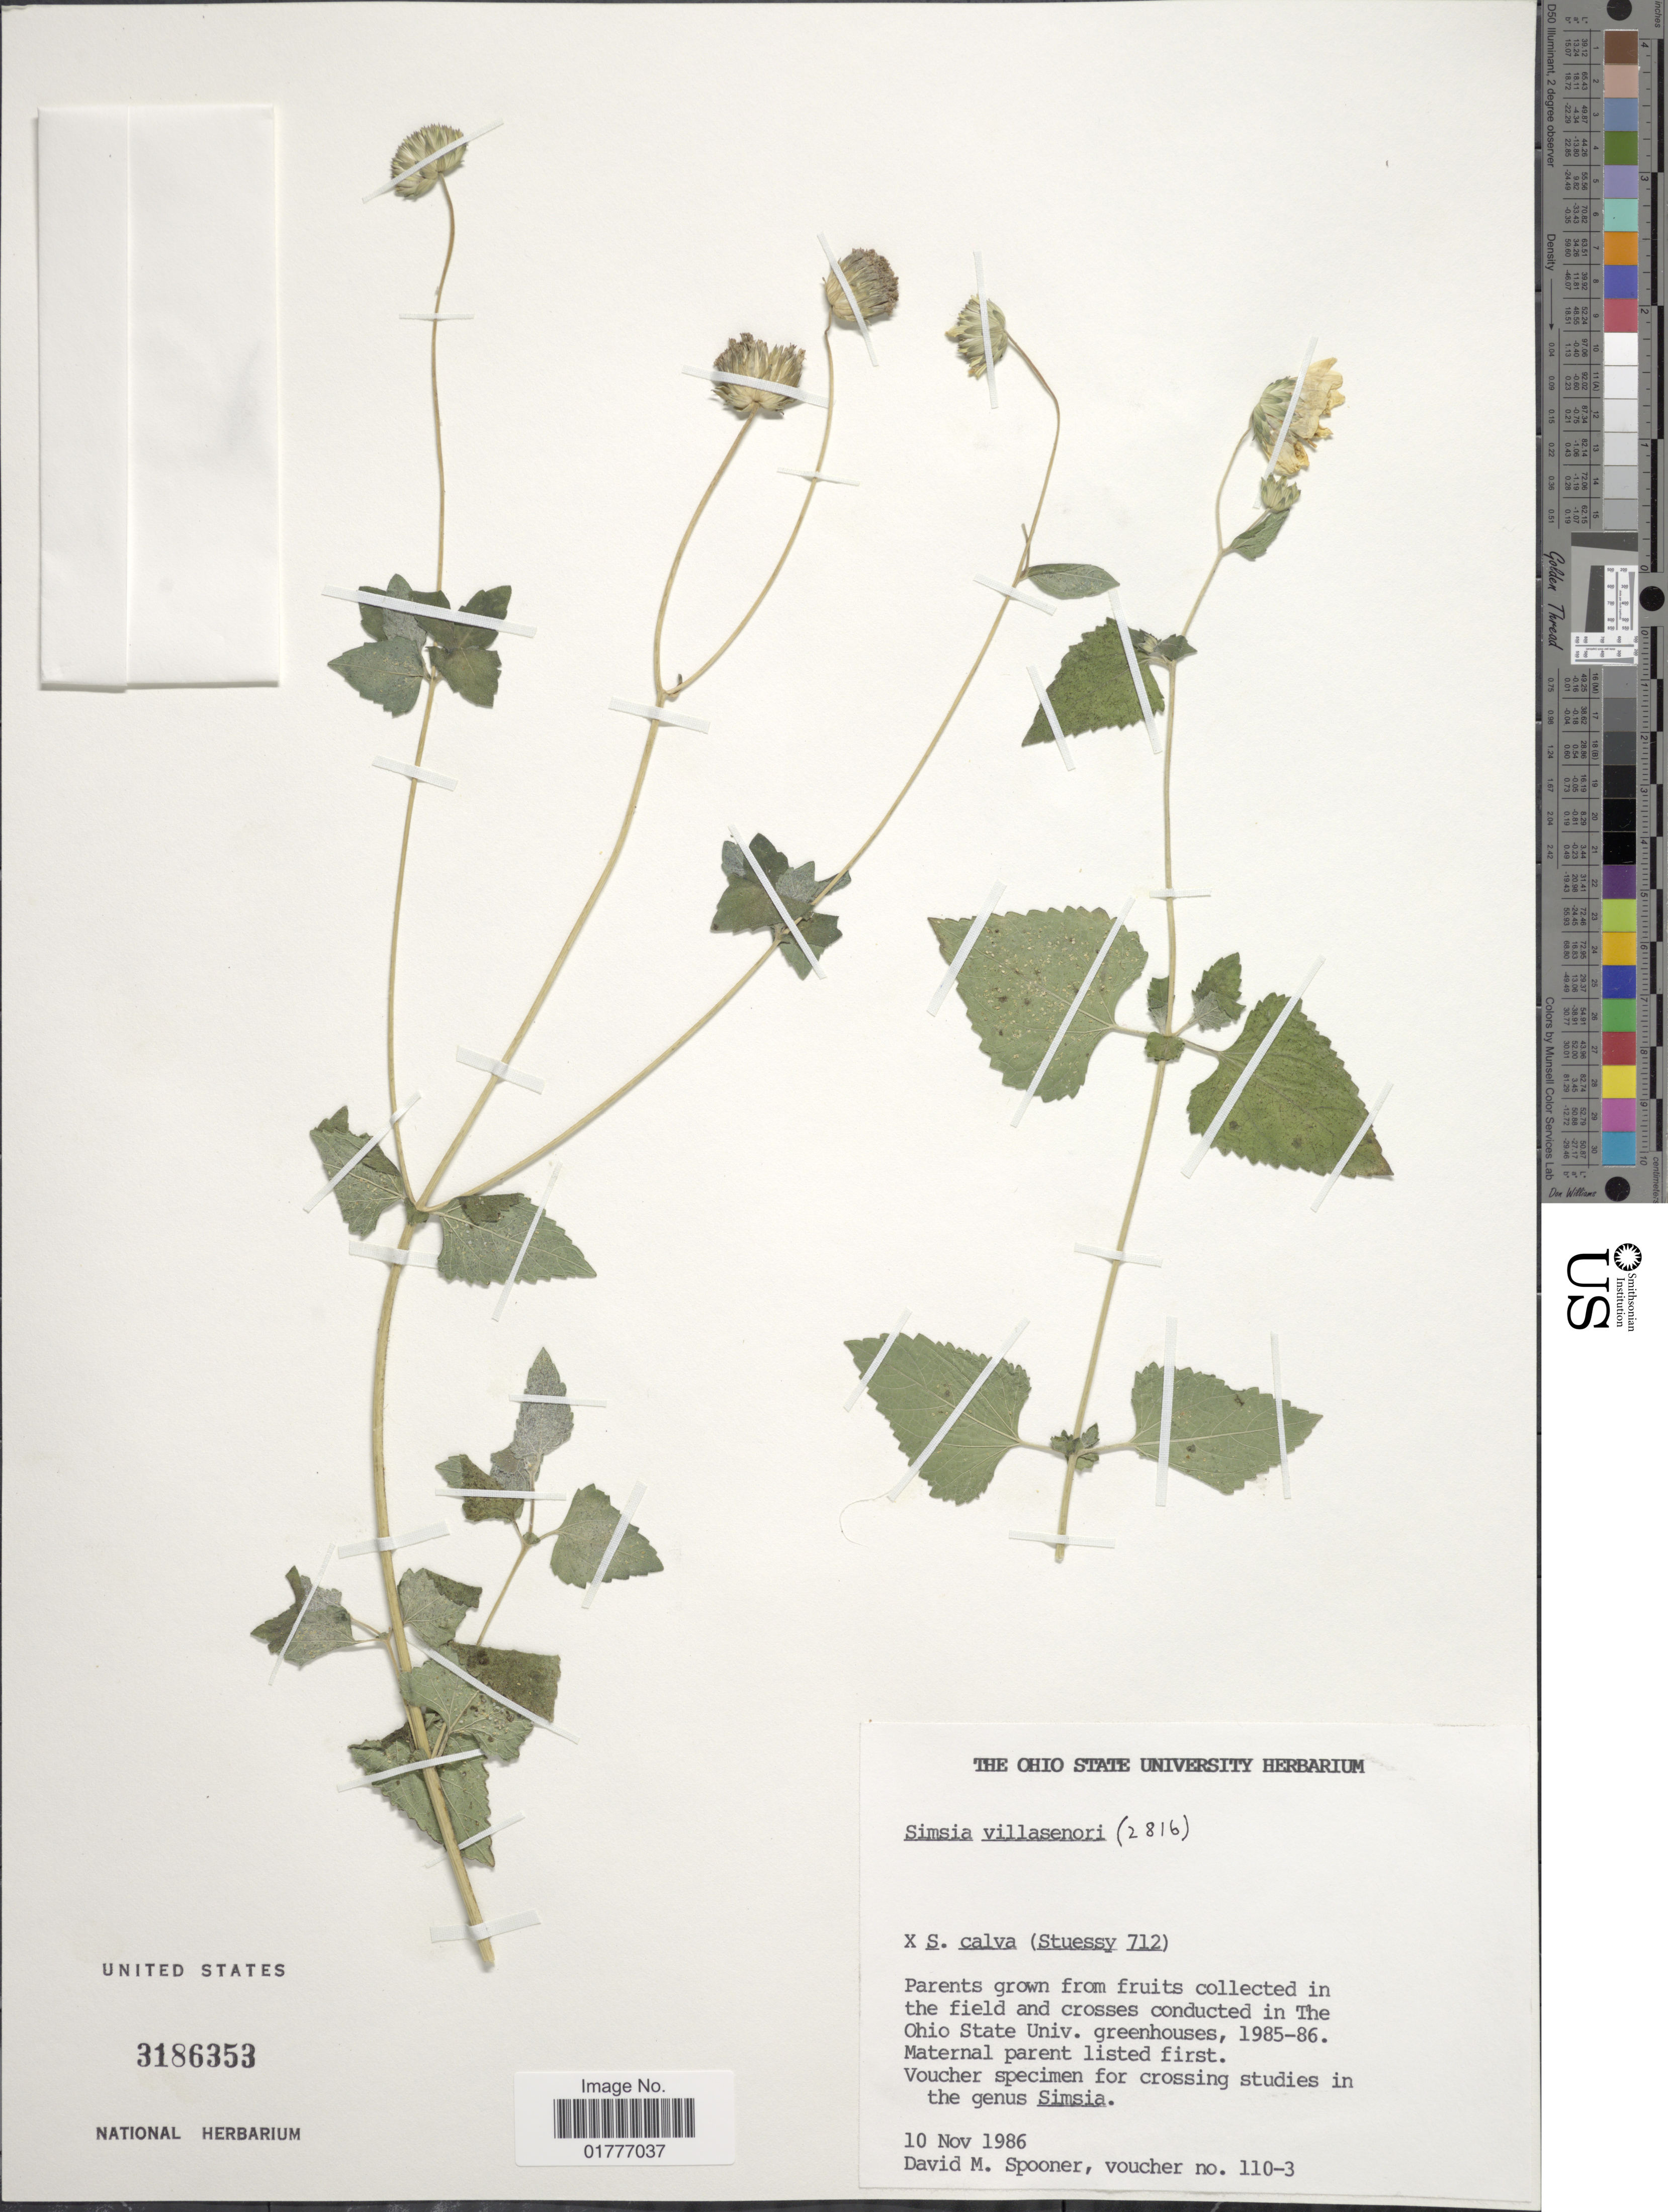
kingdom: Plantae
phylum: Tracheophyta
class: Magnoliopsida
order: Asterales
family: Asteraceae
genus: Simsia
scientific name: Simsia villasenori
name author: D.M. Spooner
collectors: D. Spooner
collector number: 110-3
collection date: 1986-11-10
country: United States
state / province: Ohio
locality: The Ohio State Univ. greenhouses [unsure placement]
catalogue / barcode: US 3186353